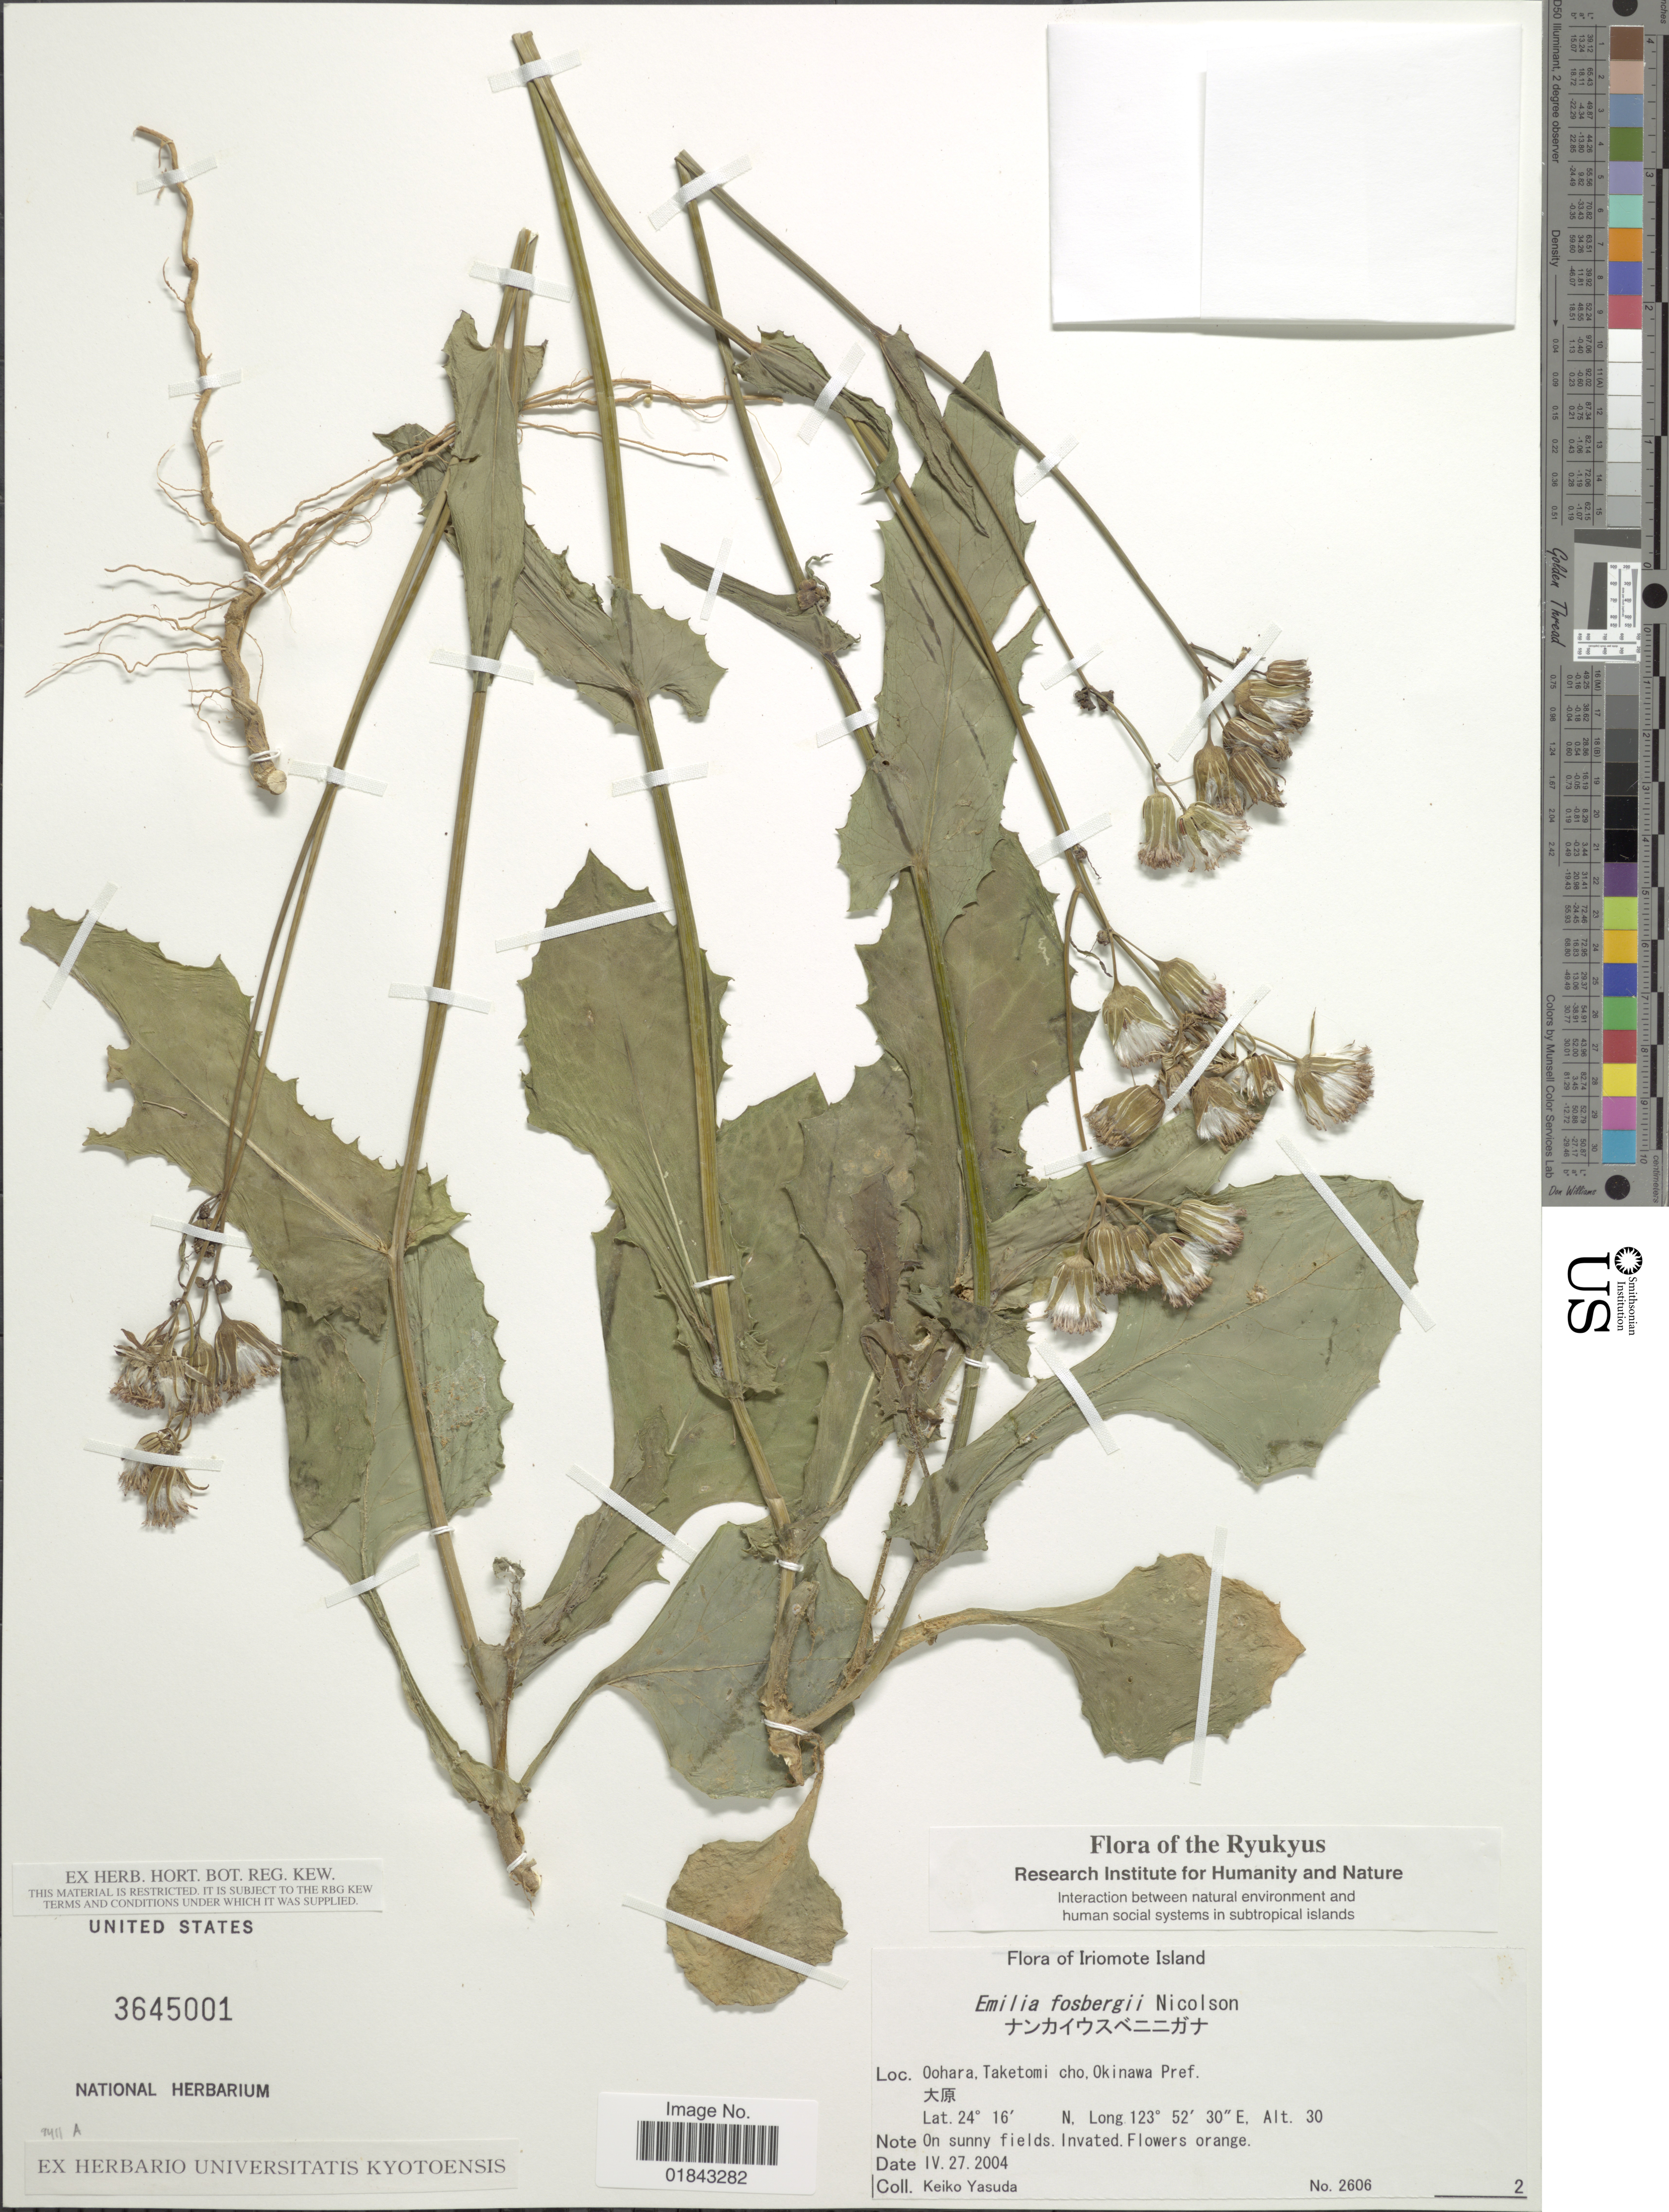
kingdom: Plantae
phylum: Tracheophyta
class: Magnoliopsida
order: Asterales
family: Asteraceae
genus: Emilia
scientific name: Emilia fosbergii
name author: Nicolson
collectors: K. Yasuda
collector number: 2606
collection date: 2004-04-27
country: Japan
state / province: Okinawa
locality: Iriomote Island, Oohara, taketomi cho, Okinwa Pref, on sunny fields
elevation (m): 30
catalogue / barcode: US 3645001